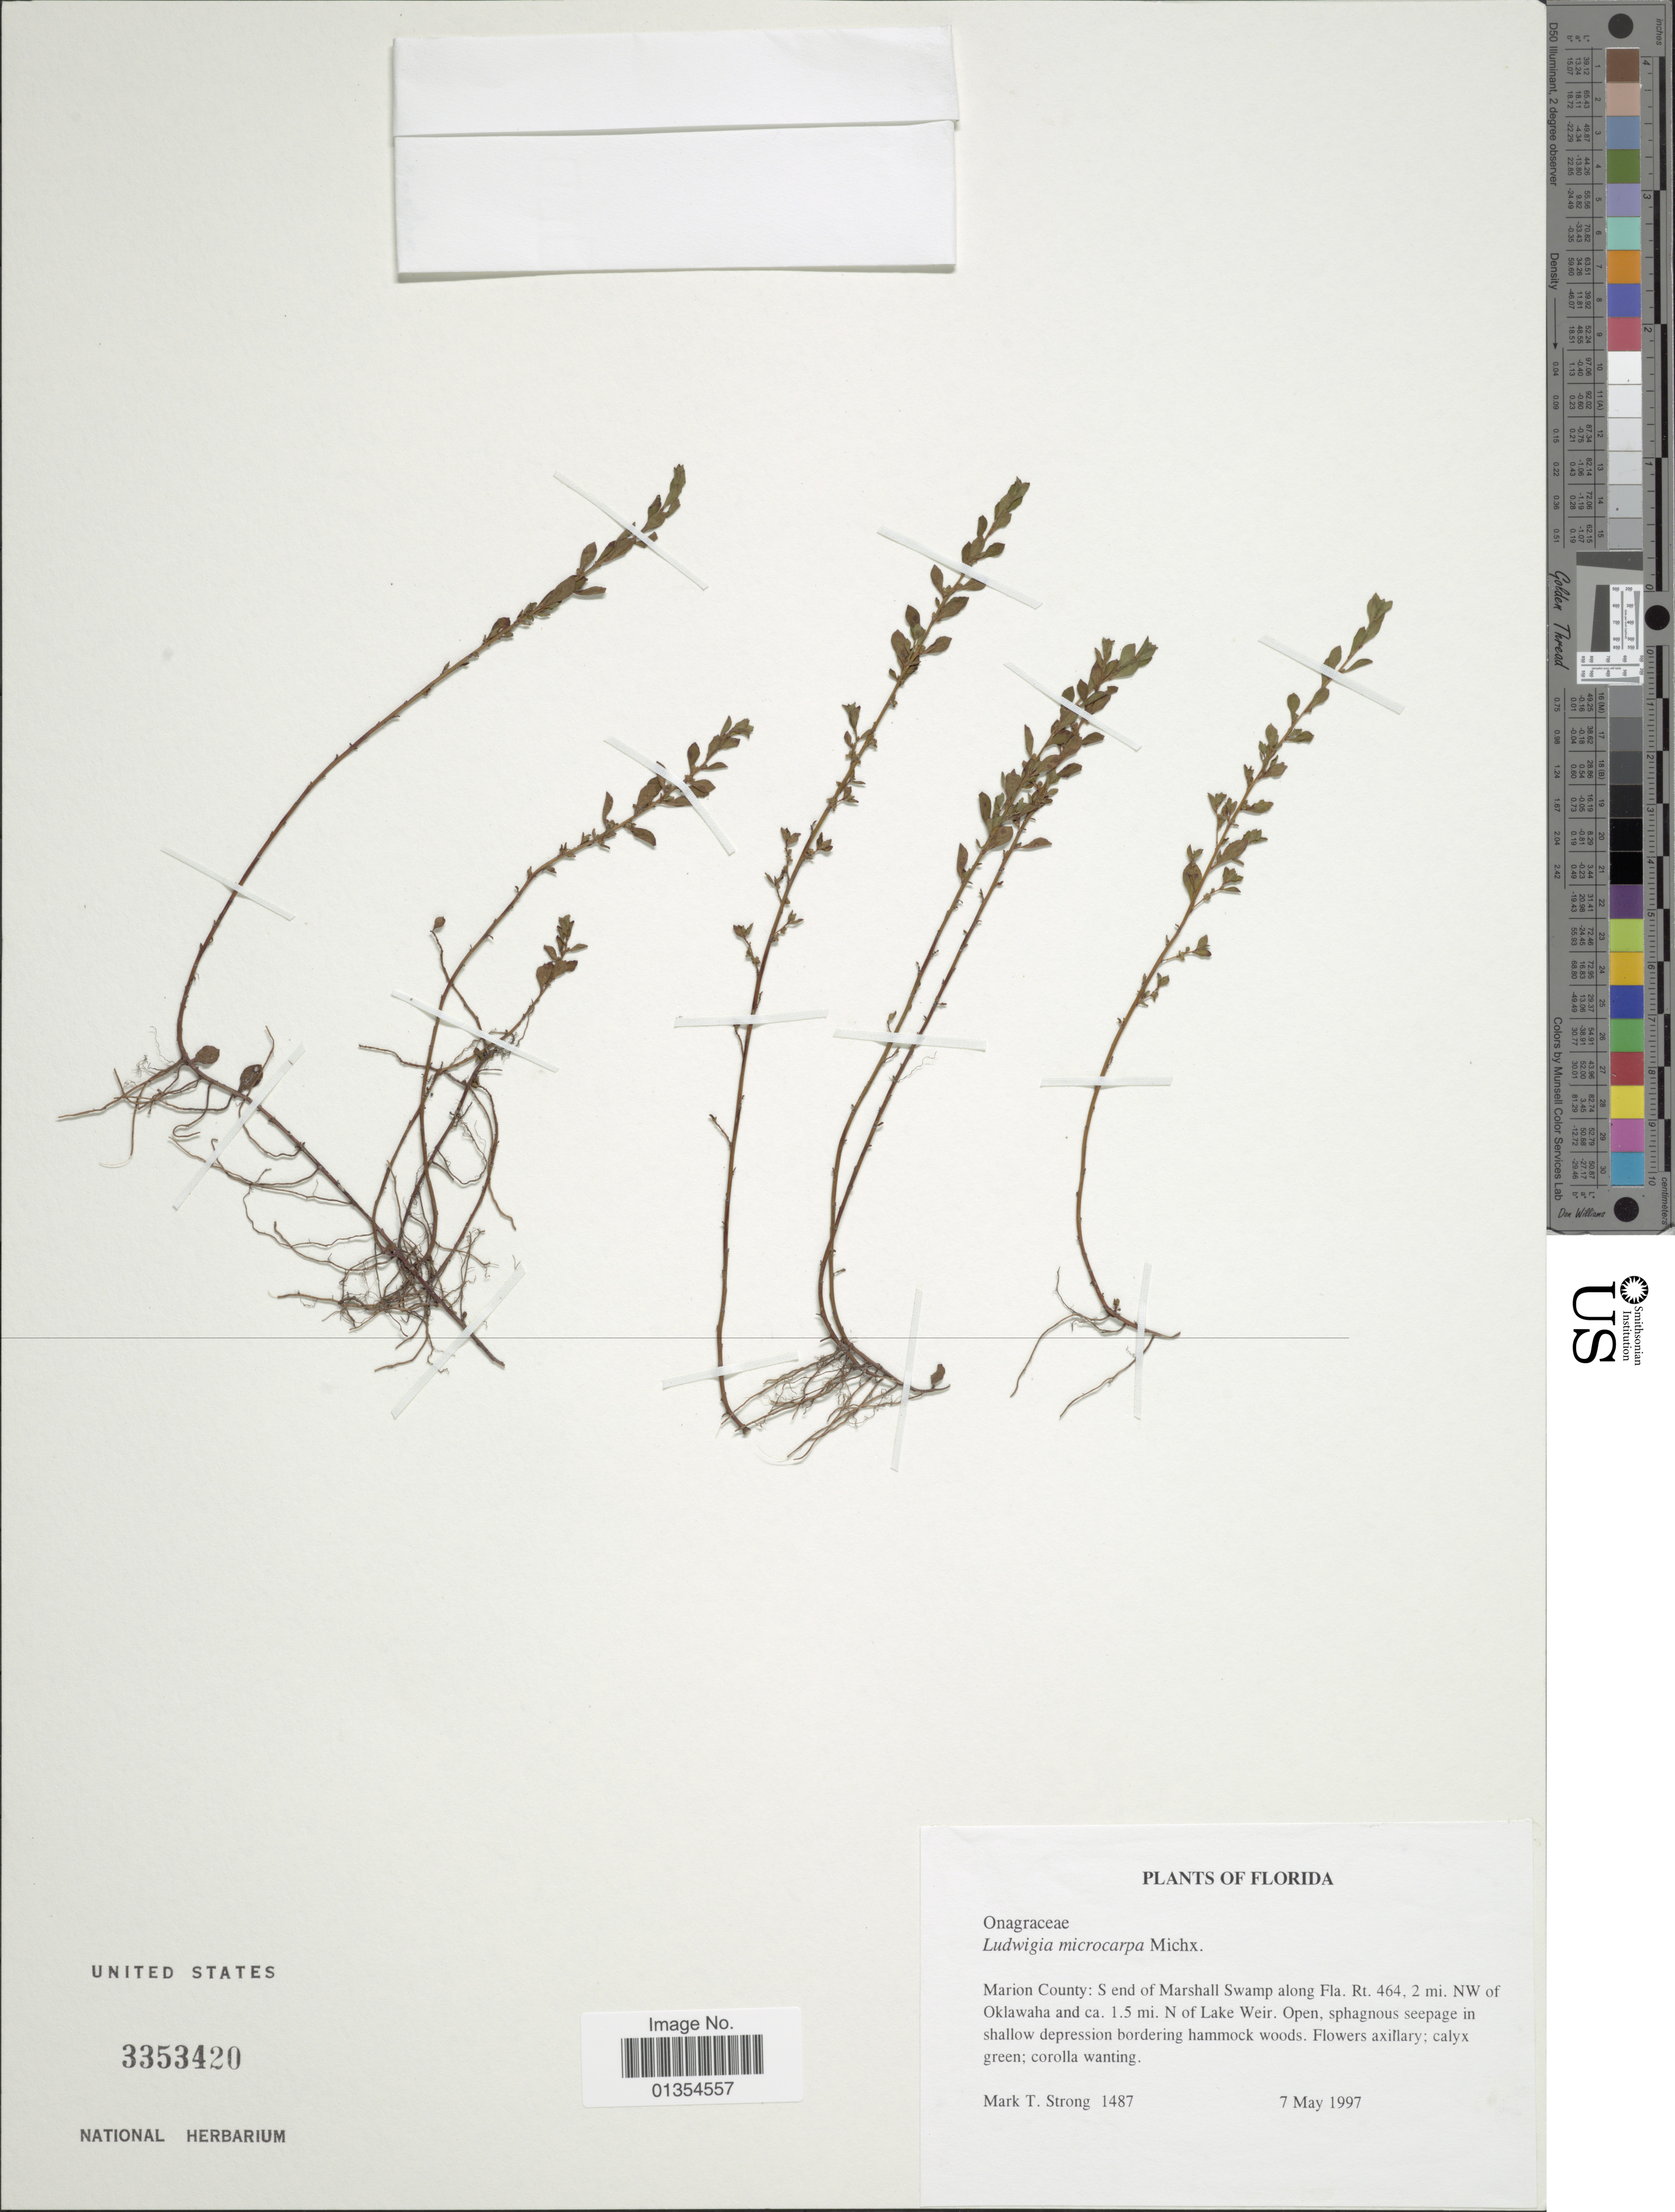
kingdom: Plantae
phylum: Tracheophyta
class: Magnoliopsida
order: Myrtales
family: Onagraceae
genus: Ludwigia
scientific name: Ludwigia microcarpa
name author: Michx.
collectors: M. T. Strong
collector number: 1487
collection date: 1997-05-07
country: United States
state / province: Florida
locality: Marion County: S end of Marshall Swamp along Fla. Rt. 464, 2 mi NW of Oklawaha and ca 1.5 mi N of Lake River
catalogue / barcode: US 3353420